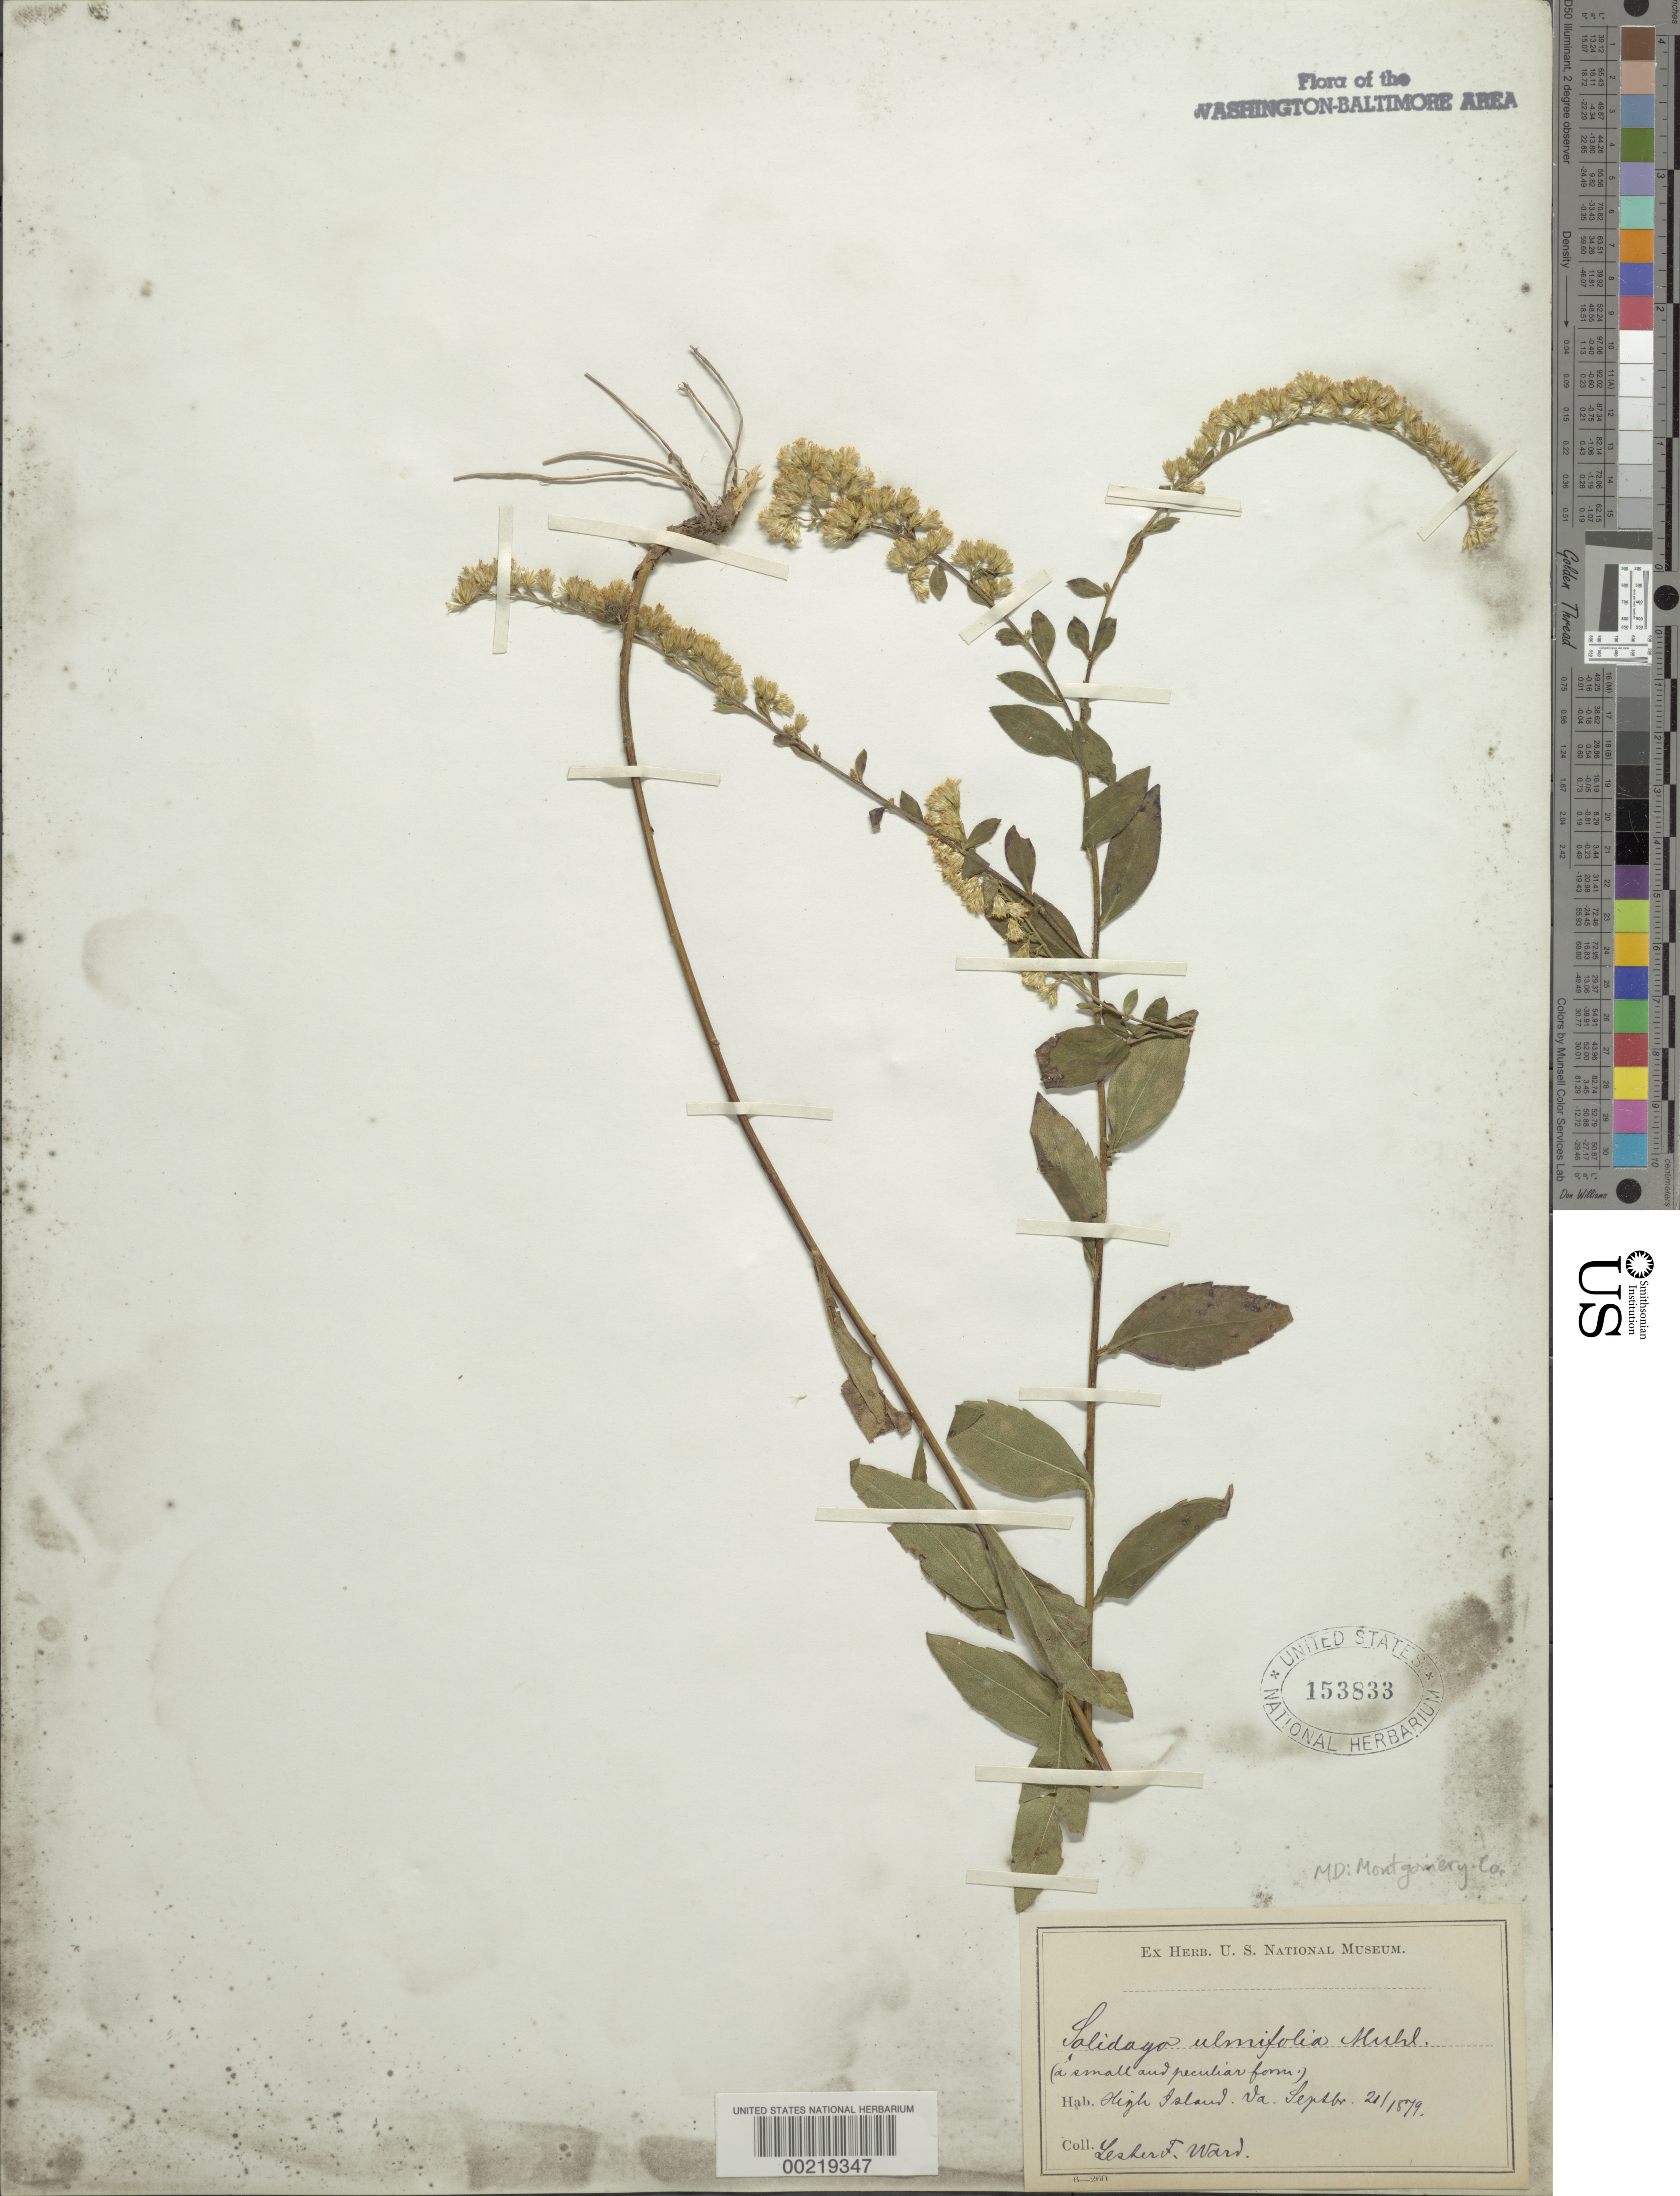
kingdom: Plantae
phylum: Tracheophyta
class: Magnoliopsida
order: Asterales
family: Asteraceae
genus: Solidago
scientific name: Solidago ulmifolia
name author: Muhl. ex Willd.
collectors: L. F. Ward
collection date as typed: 21 Sep 1879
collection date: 1879-09-21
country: United States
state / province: Maryland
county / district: Montgomery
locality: High Island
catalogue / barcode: US 153833